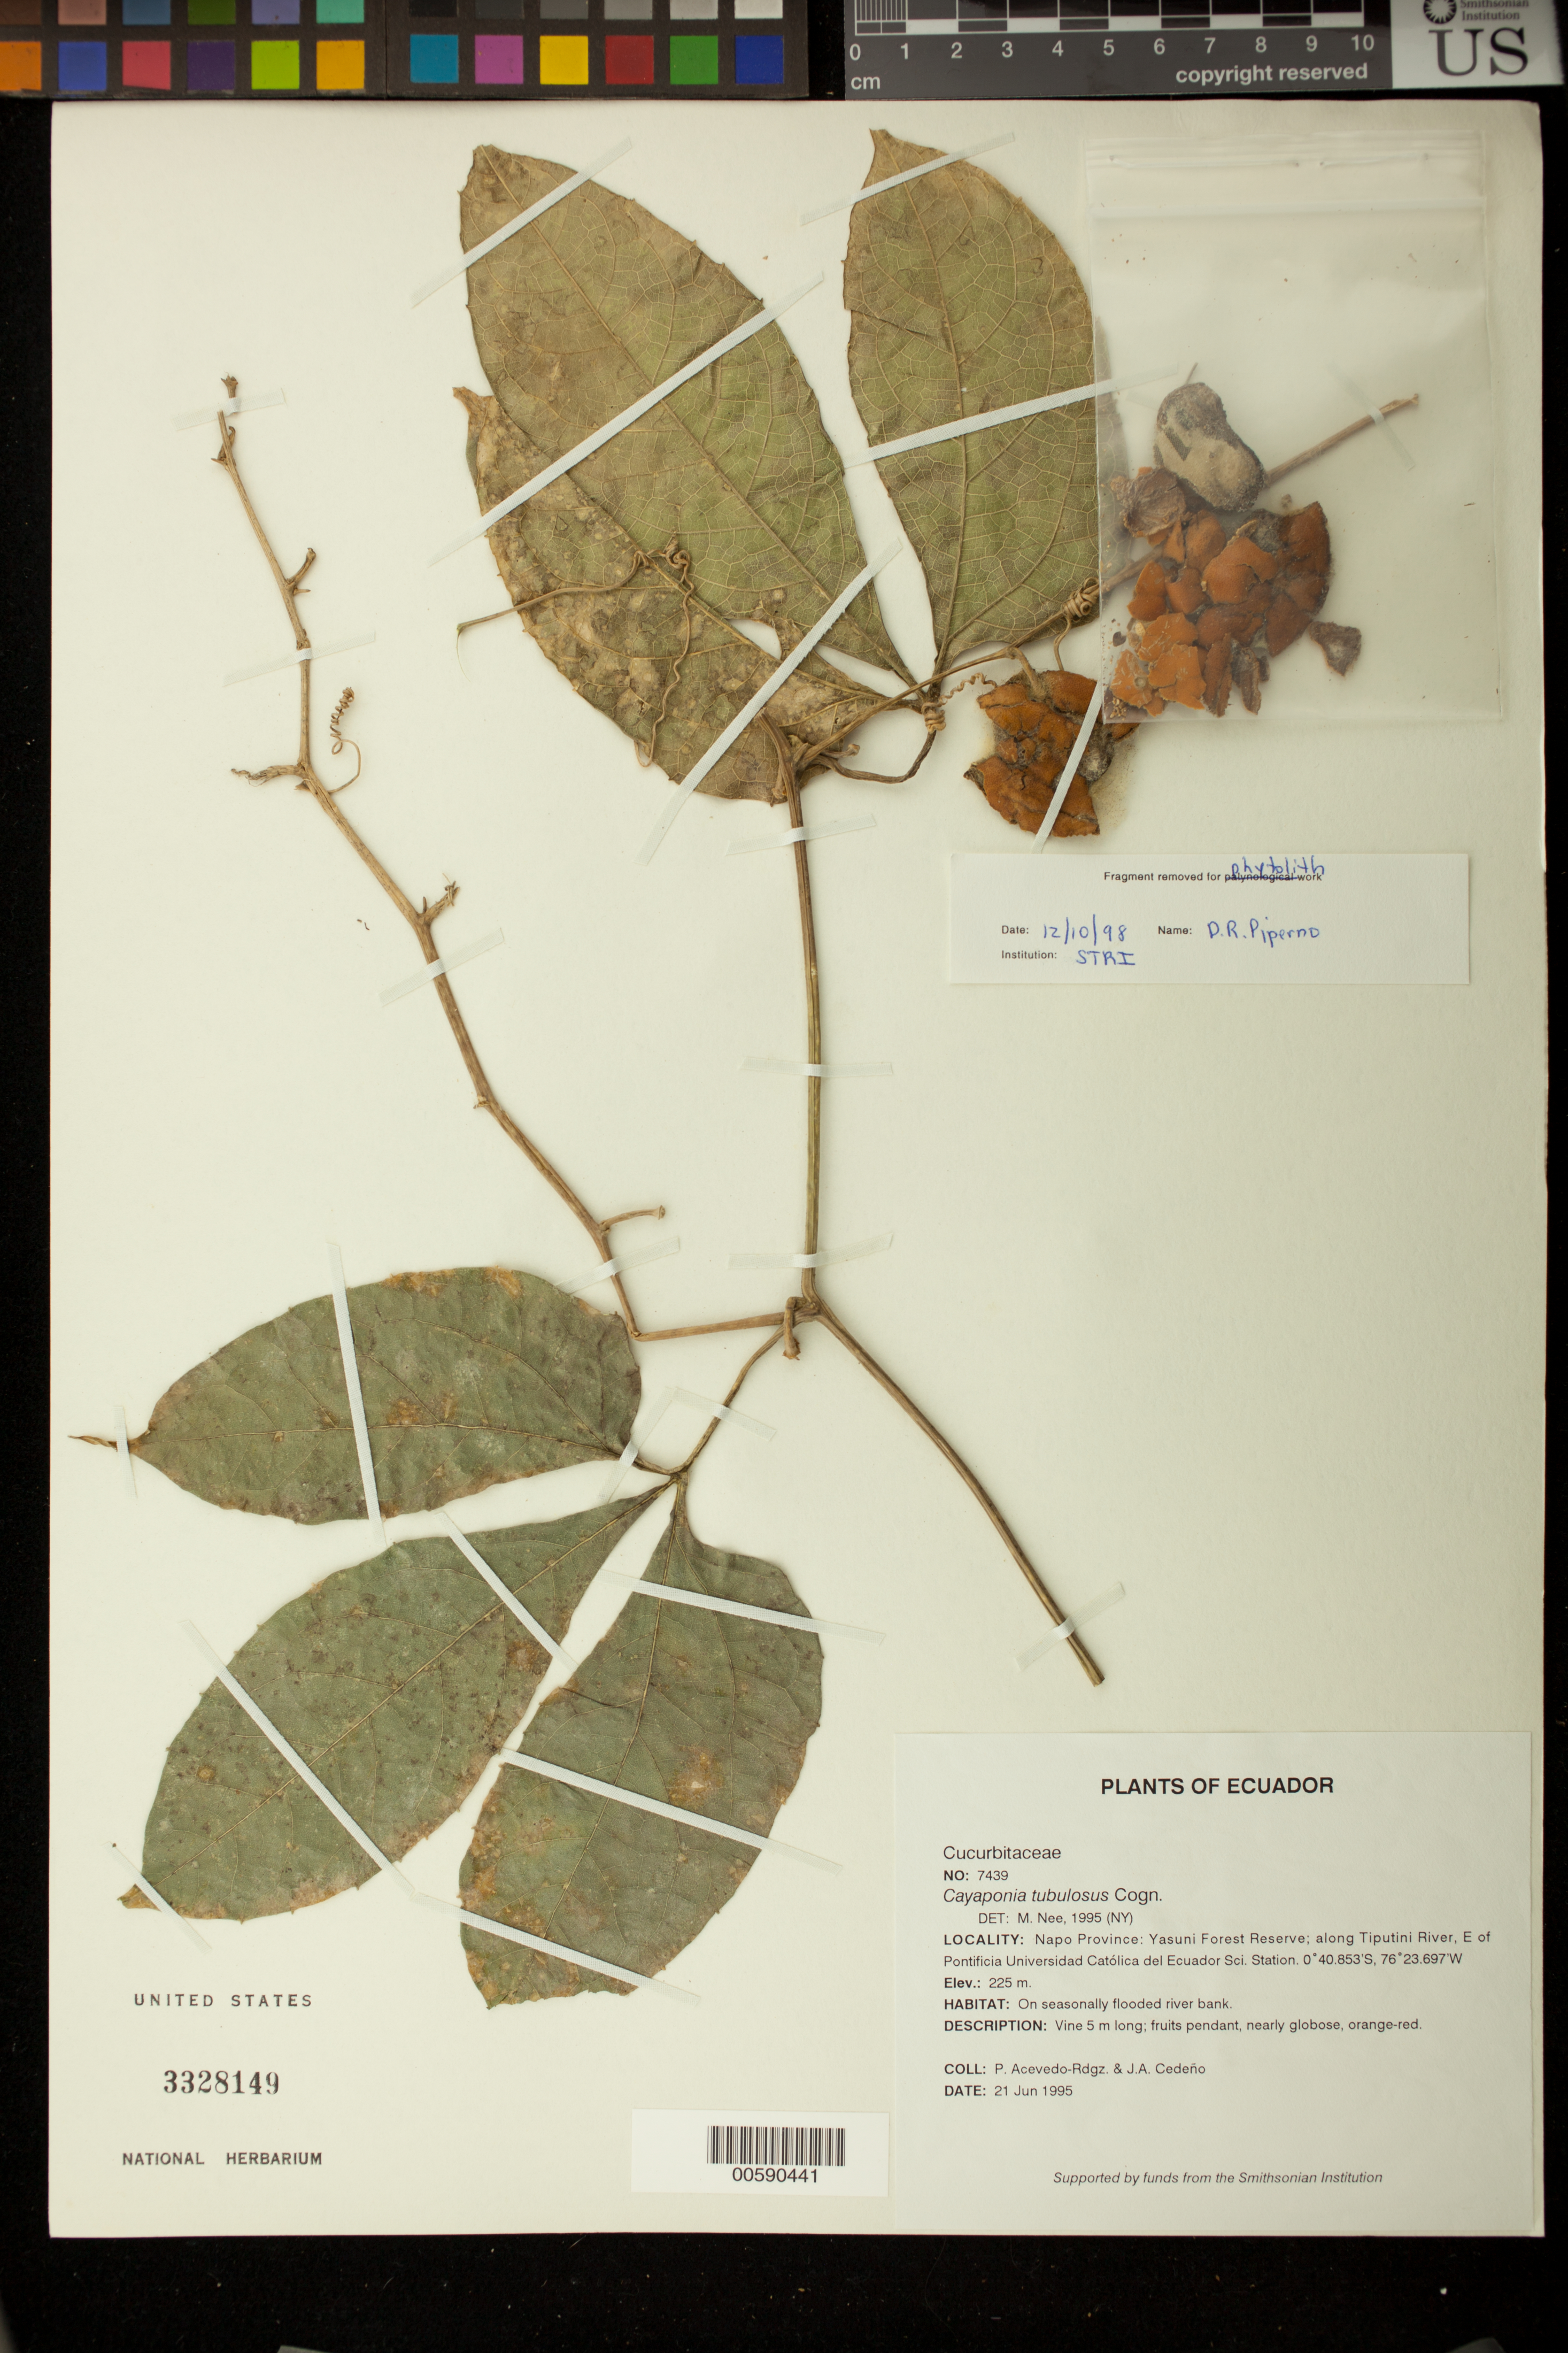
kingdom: Plantae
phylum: Tracheophyta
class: Magnoliopsida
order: Cucurbitales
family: Cucurbitaceae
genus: Cayaponia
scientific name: Cayaponia tubulosus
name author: Cogn.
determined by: Nee, Michael H.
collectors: P. Acevedo-Rodr. & J. A. Cedeño M.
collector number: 7439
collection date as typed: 21 Jun 1995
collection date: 1995-06-21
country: Ecuador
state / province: Napo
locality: Napo Province: Yasuni Forest Reserve; along Tiputini River, E of Pontificia Universidad Católica del Ecuador Sci. Station.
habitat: On seasonally flooded river bank.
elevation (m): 225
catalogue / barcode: US 3328149